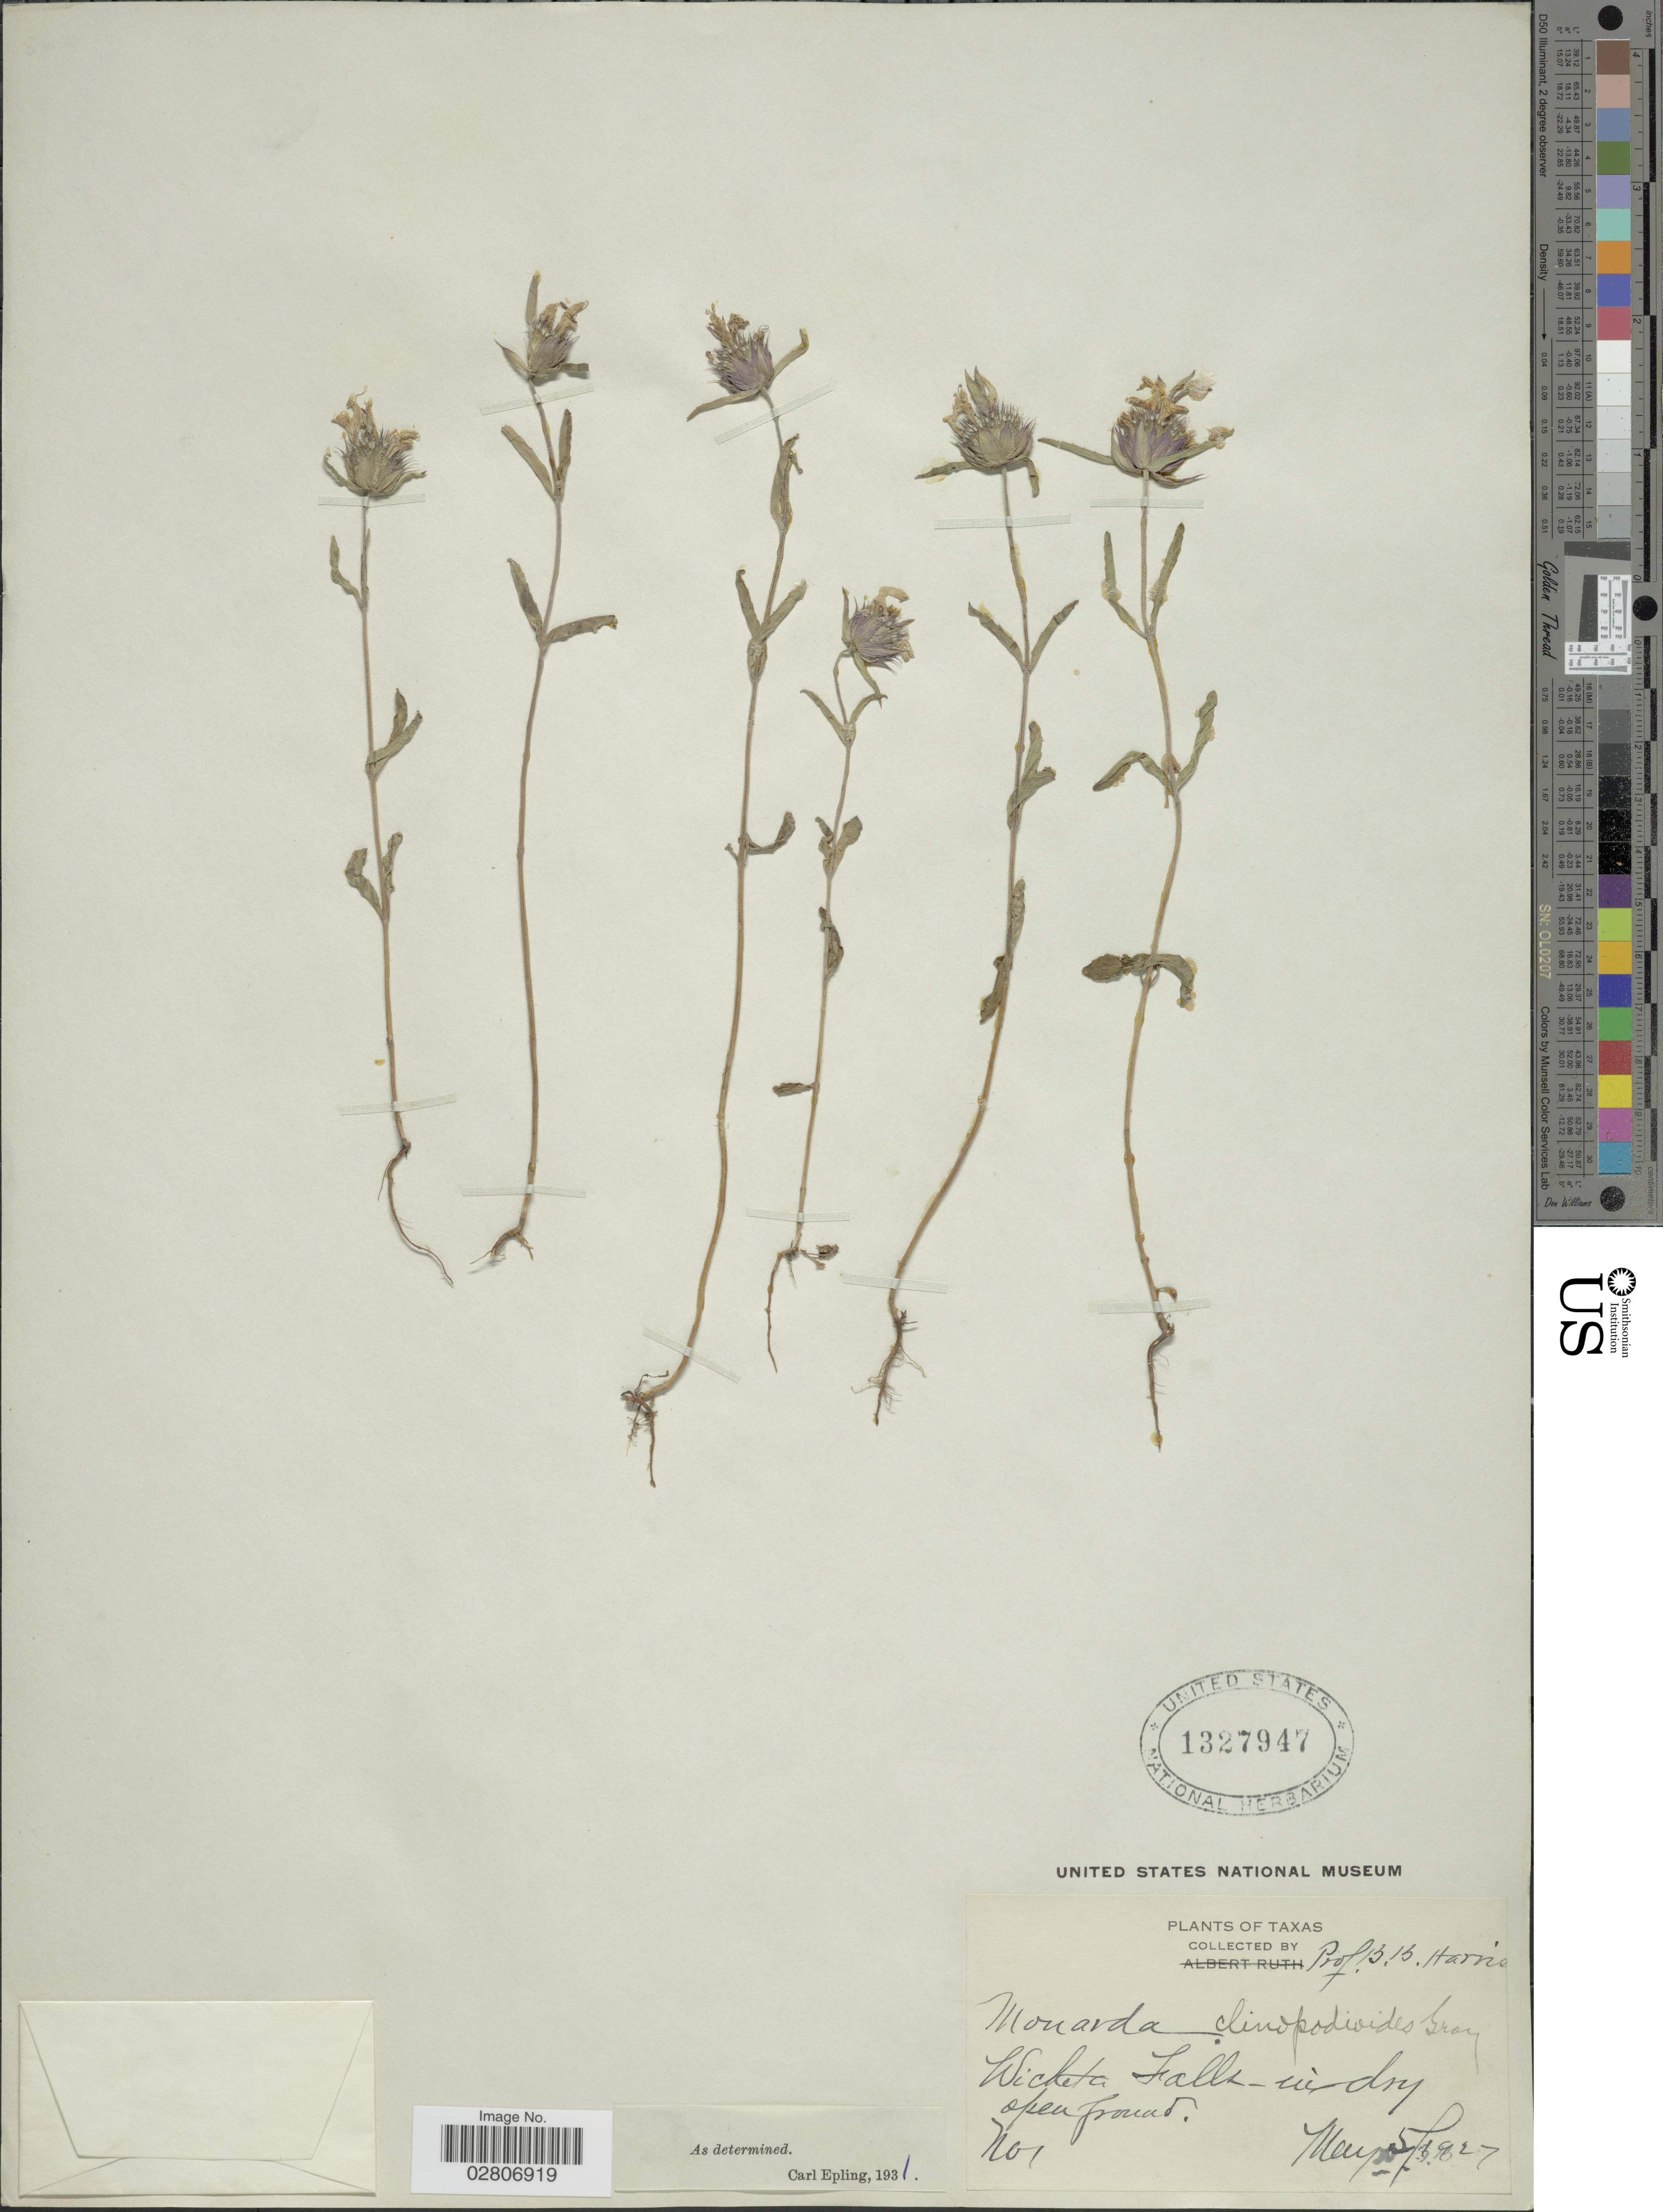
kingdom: Plantae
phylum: Tracheophyta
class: Magnoliopsida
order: Lamiales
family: Lamiaceae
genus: Monarda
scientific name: Monarda clinopodioides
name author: A. Gray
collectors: B. B. Harris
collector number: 1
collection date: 1927-05-05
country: United States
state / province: Texas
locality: Wichita Falls.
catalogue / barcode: US 1327947